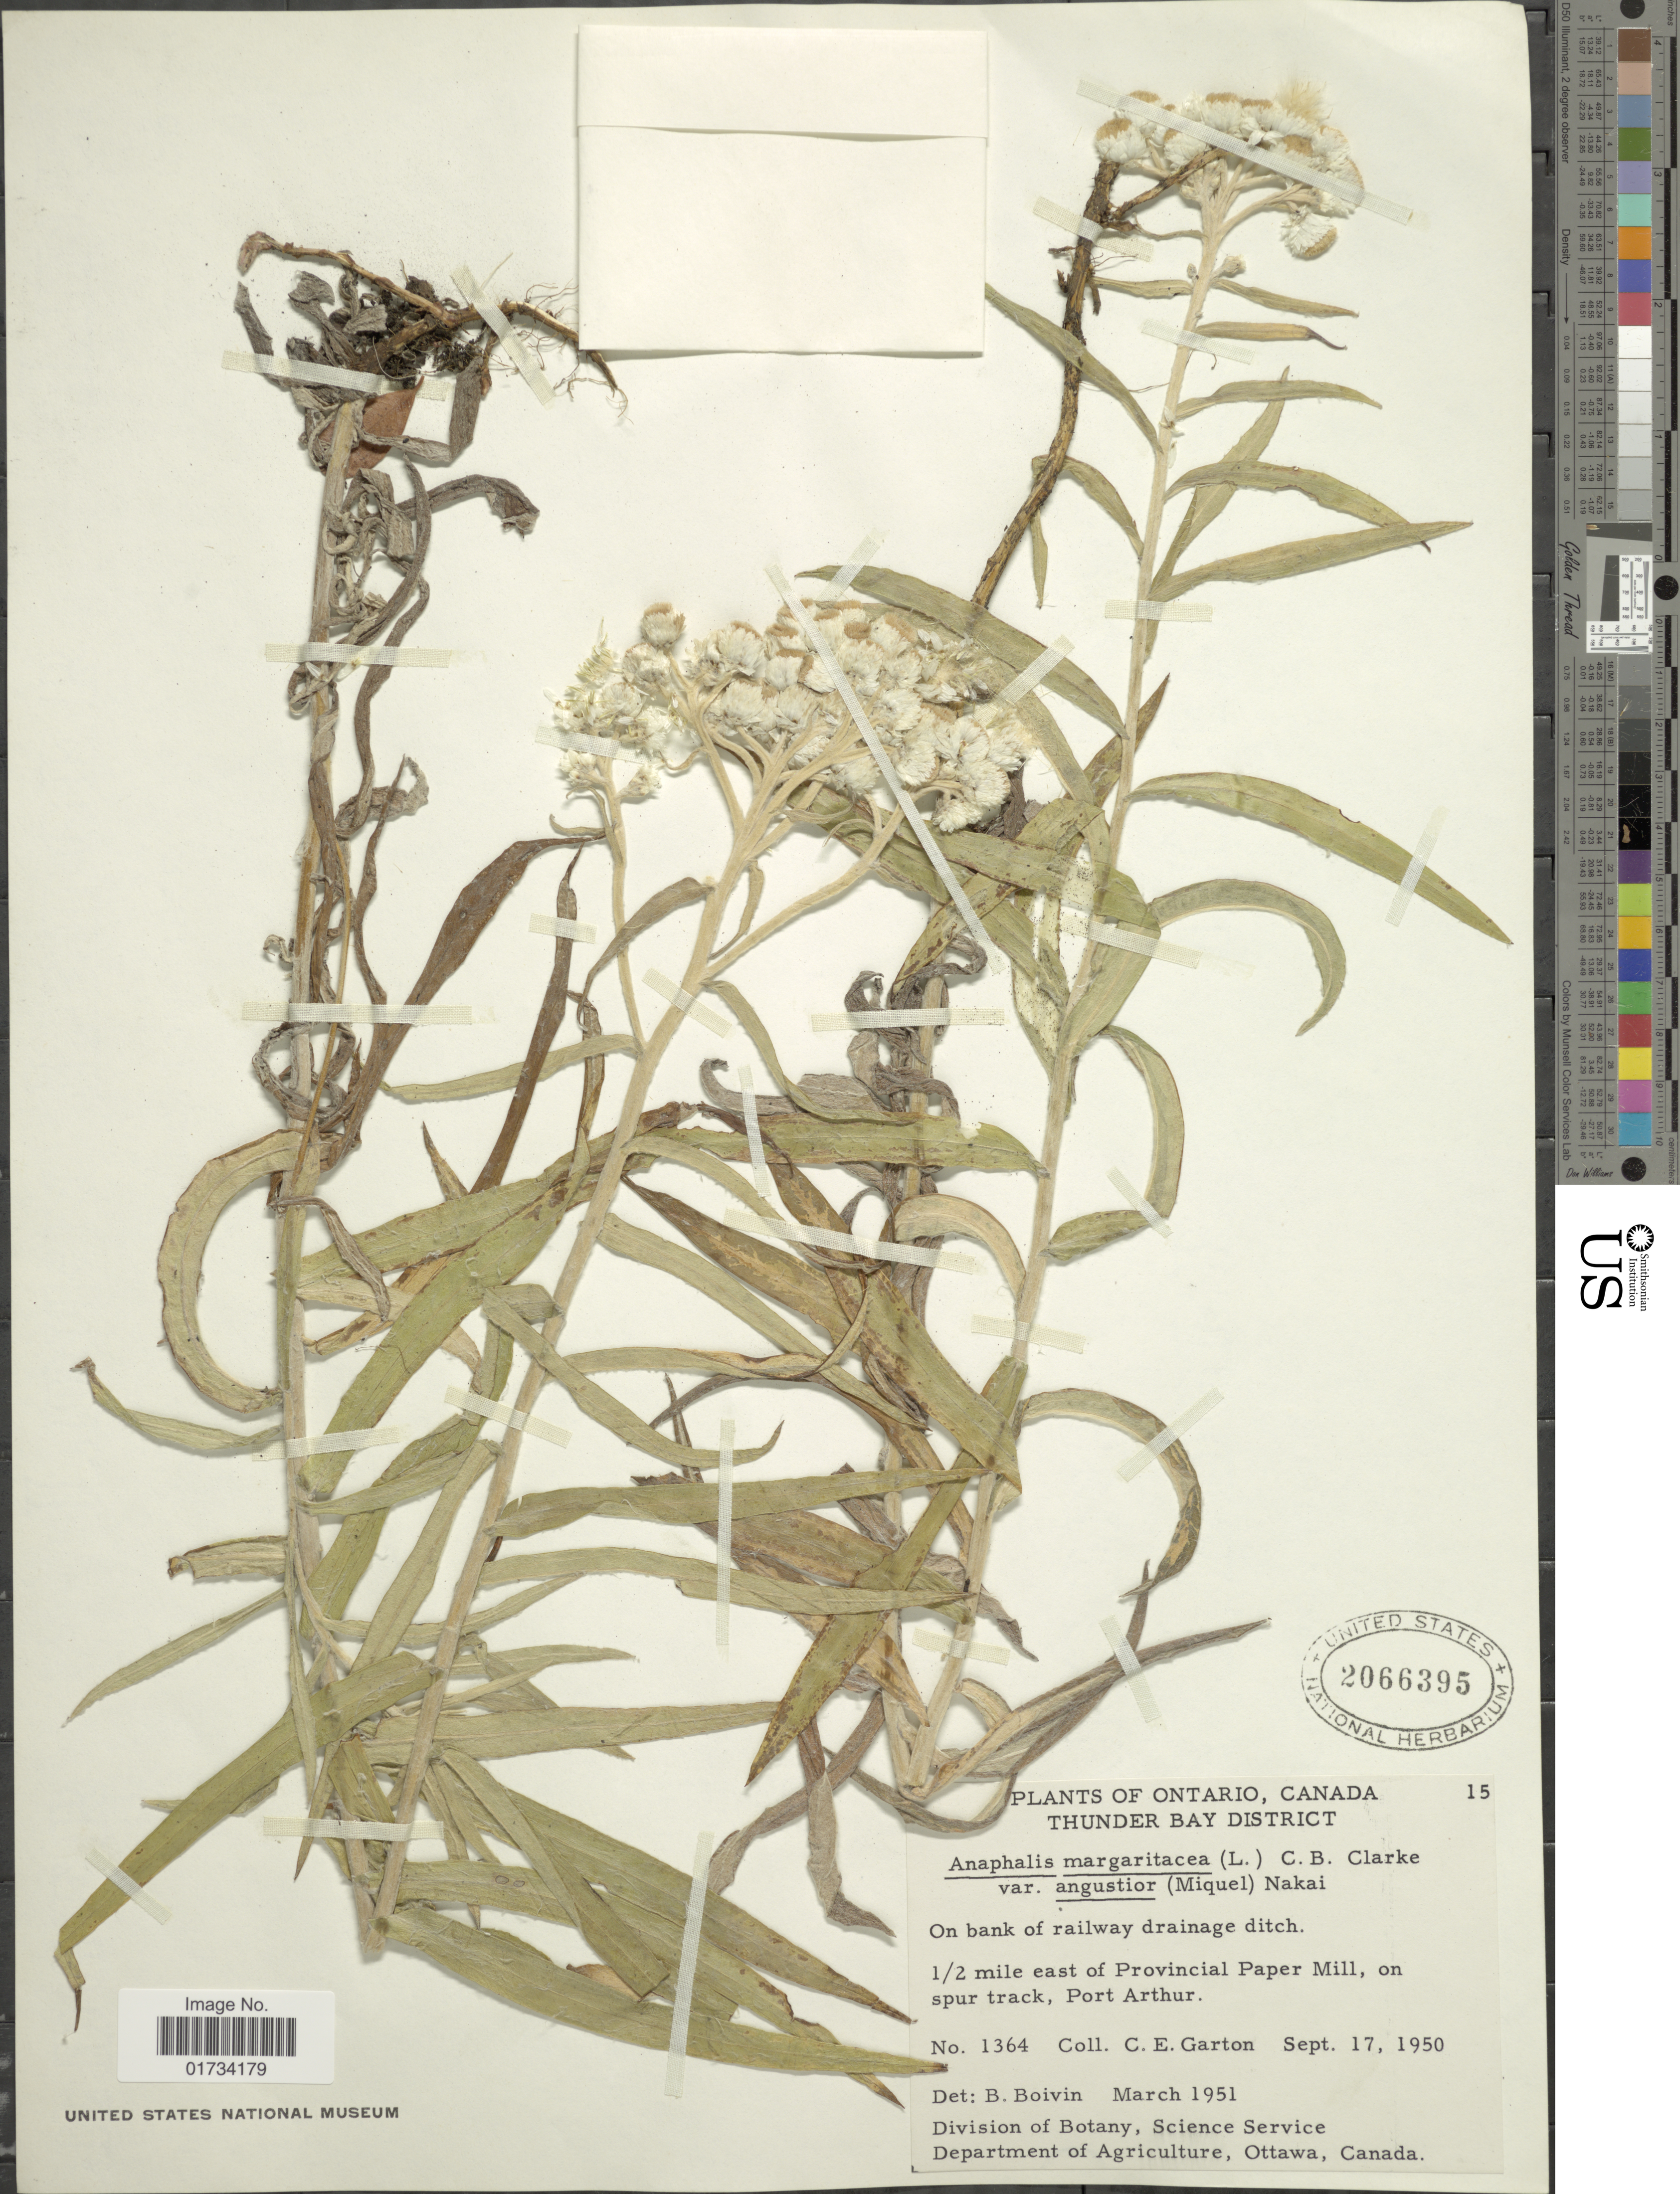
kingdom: Plantae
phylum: Tracheophyta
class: Magnoliopsida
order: Asterales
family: Asteraceae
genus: Anaphalis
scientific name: Anaphalis margaritacea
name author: (L.) Benth. & Hook. f.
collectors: C. E. Garton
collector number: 1364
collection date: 1950-09-17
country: Canada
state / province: Ontario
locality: Thunder Bay District, on bank of railway drainage ditch, 1/2 mile east of Provincial Paper Mill, on spur track, Port Arthur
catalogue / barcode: US 2066395